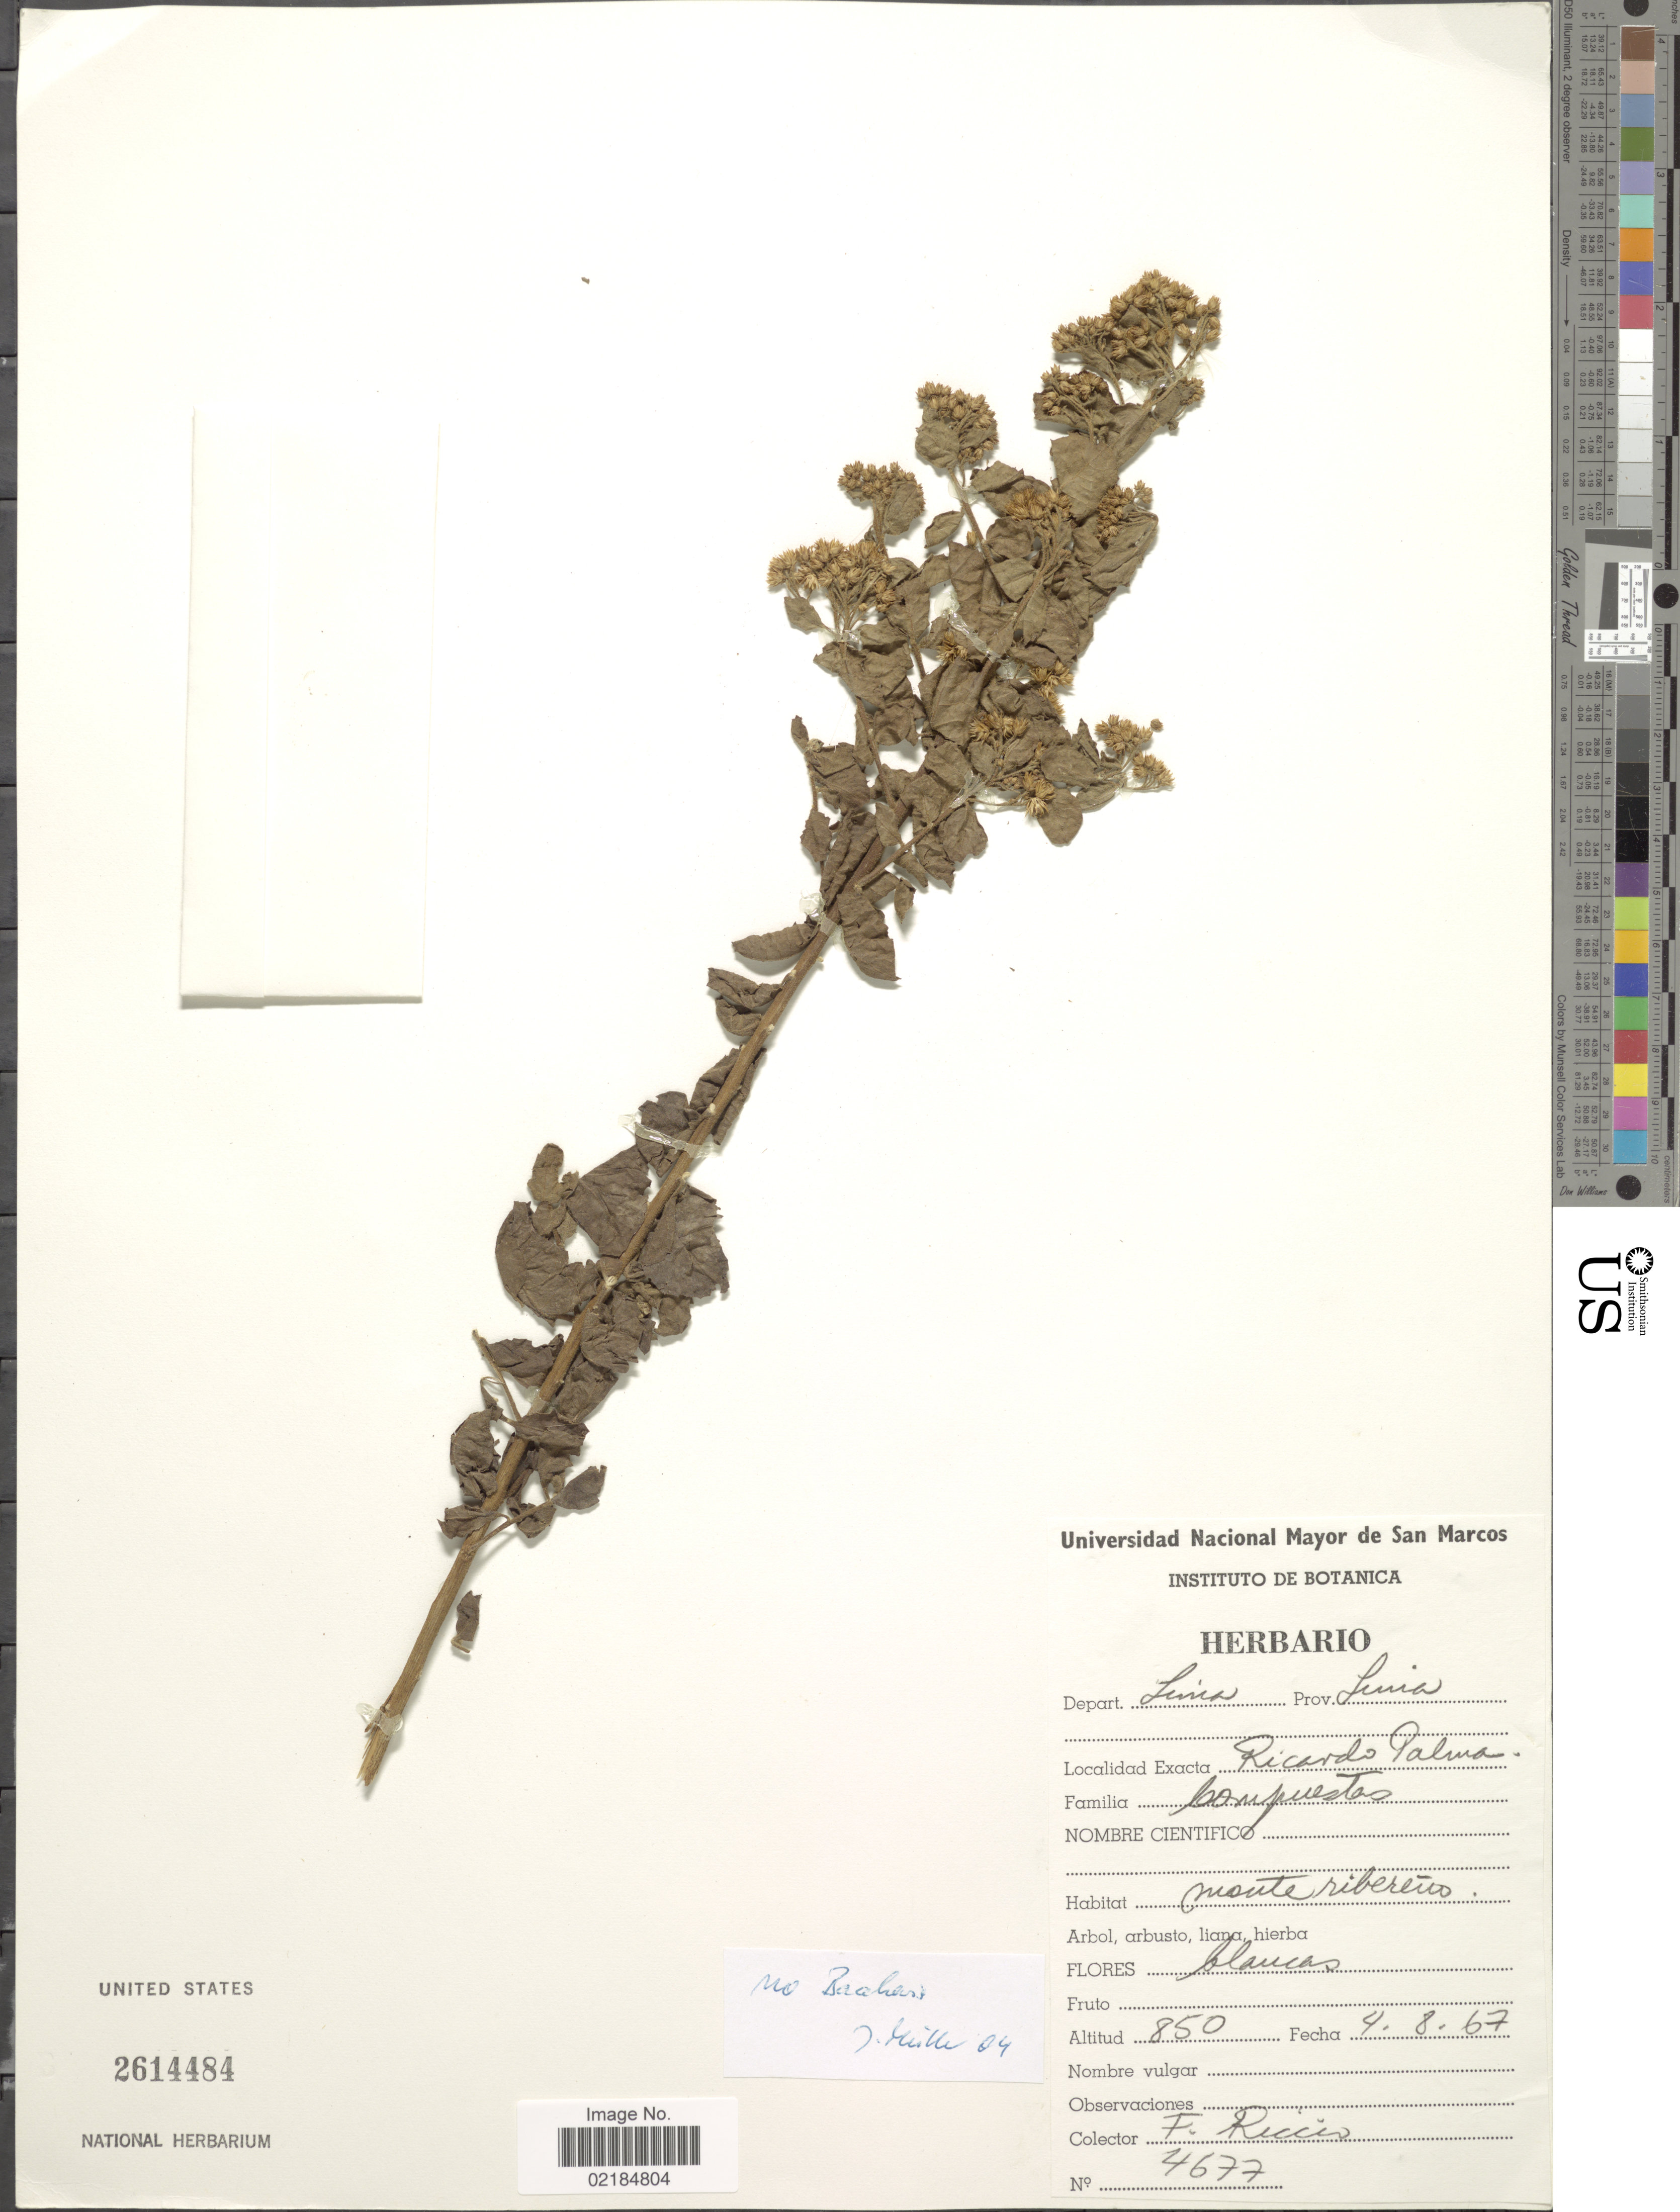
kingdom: Plantae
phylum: Tracheophyta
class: Magnoliopsida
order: Asterales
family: Asteraceae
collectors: F. Riccio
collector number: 4677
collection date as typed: Transcribed d/m/y: 4/8/67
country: Peru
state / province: Lima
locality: Depart. Lima, Ricardo - Palma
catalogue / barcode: US 2614484